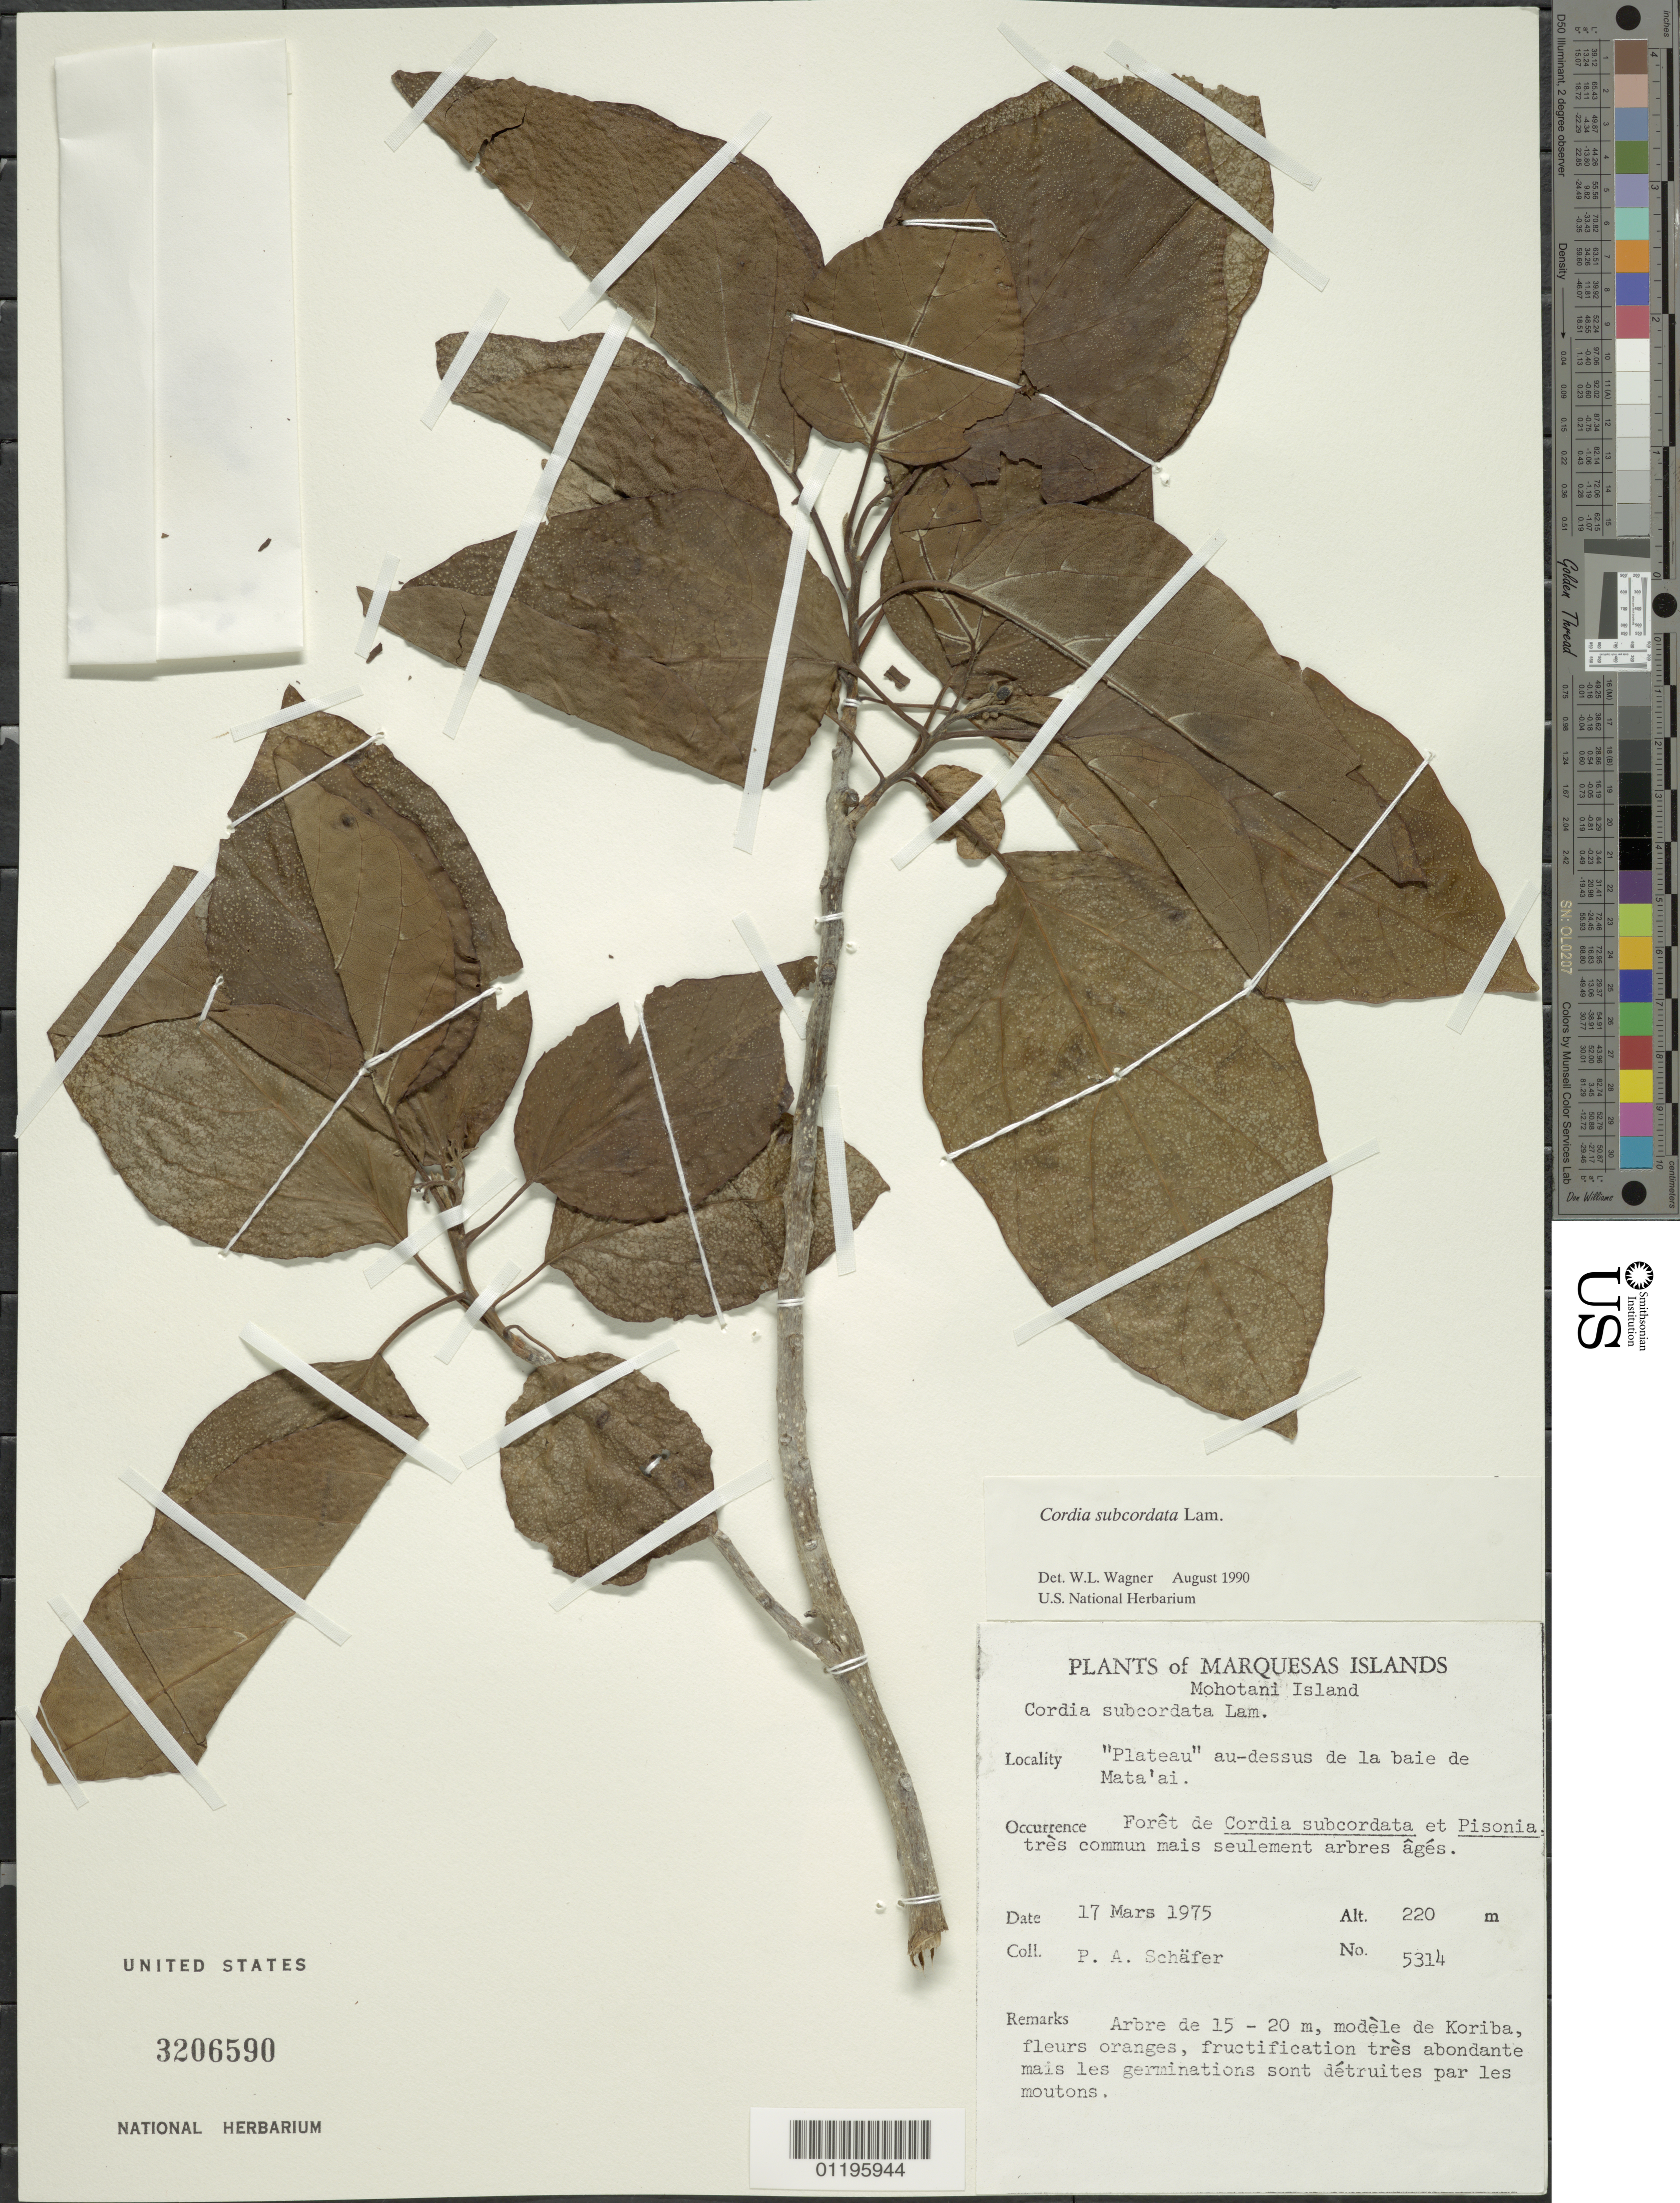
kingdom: Plantae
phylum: Tracheophyta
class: Magnoliopsida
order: Boraginales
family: Cordiaceae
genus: Cordia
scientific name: Cordia subcordata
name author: Lam.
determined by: Wagner, W. L., (BOT), Smithsonian Institution - National Museum of Natural History (UNITED STATES)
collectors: P. A. Schäfer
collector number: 5314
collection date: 1975-03-17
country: French Polynesia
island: Mohotani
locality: Plateau au-dessus de la baie de Mata'ai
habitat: Forest of Pisonia and Cordia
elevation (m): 220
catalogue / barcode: US 3206590